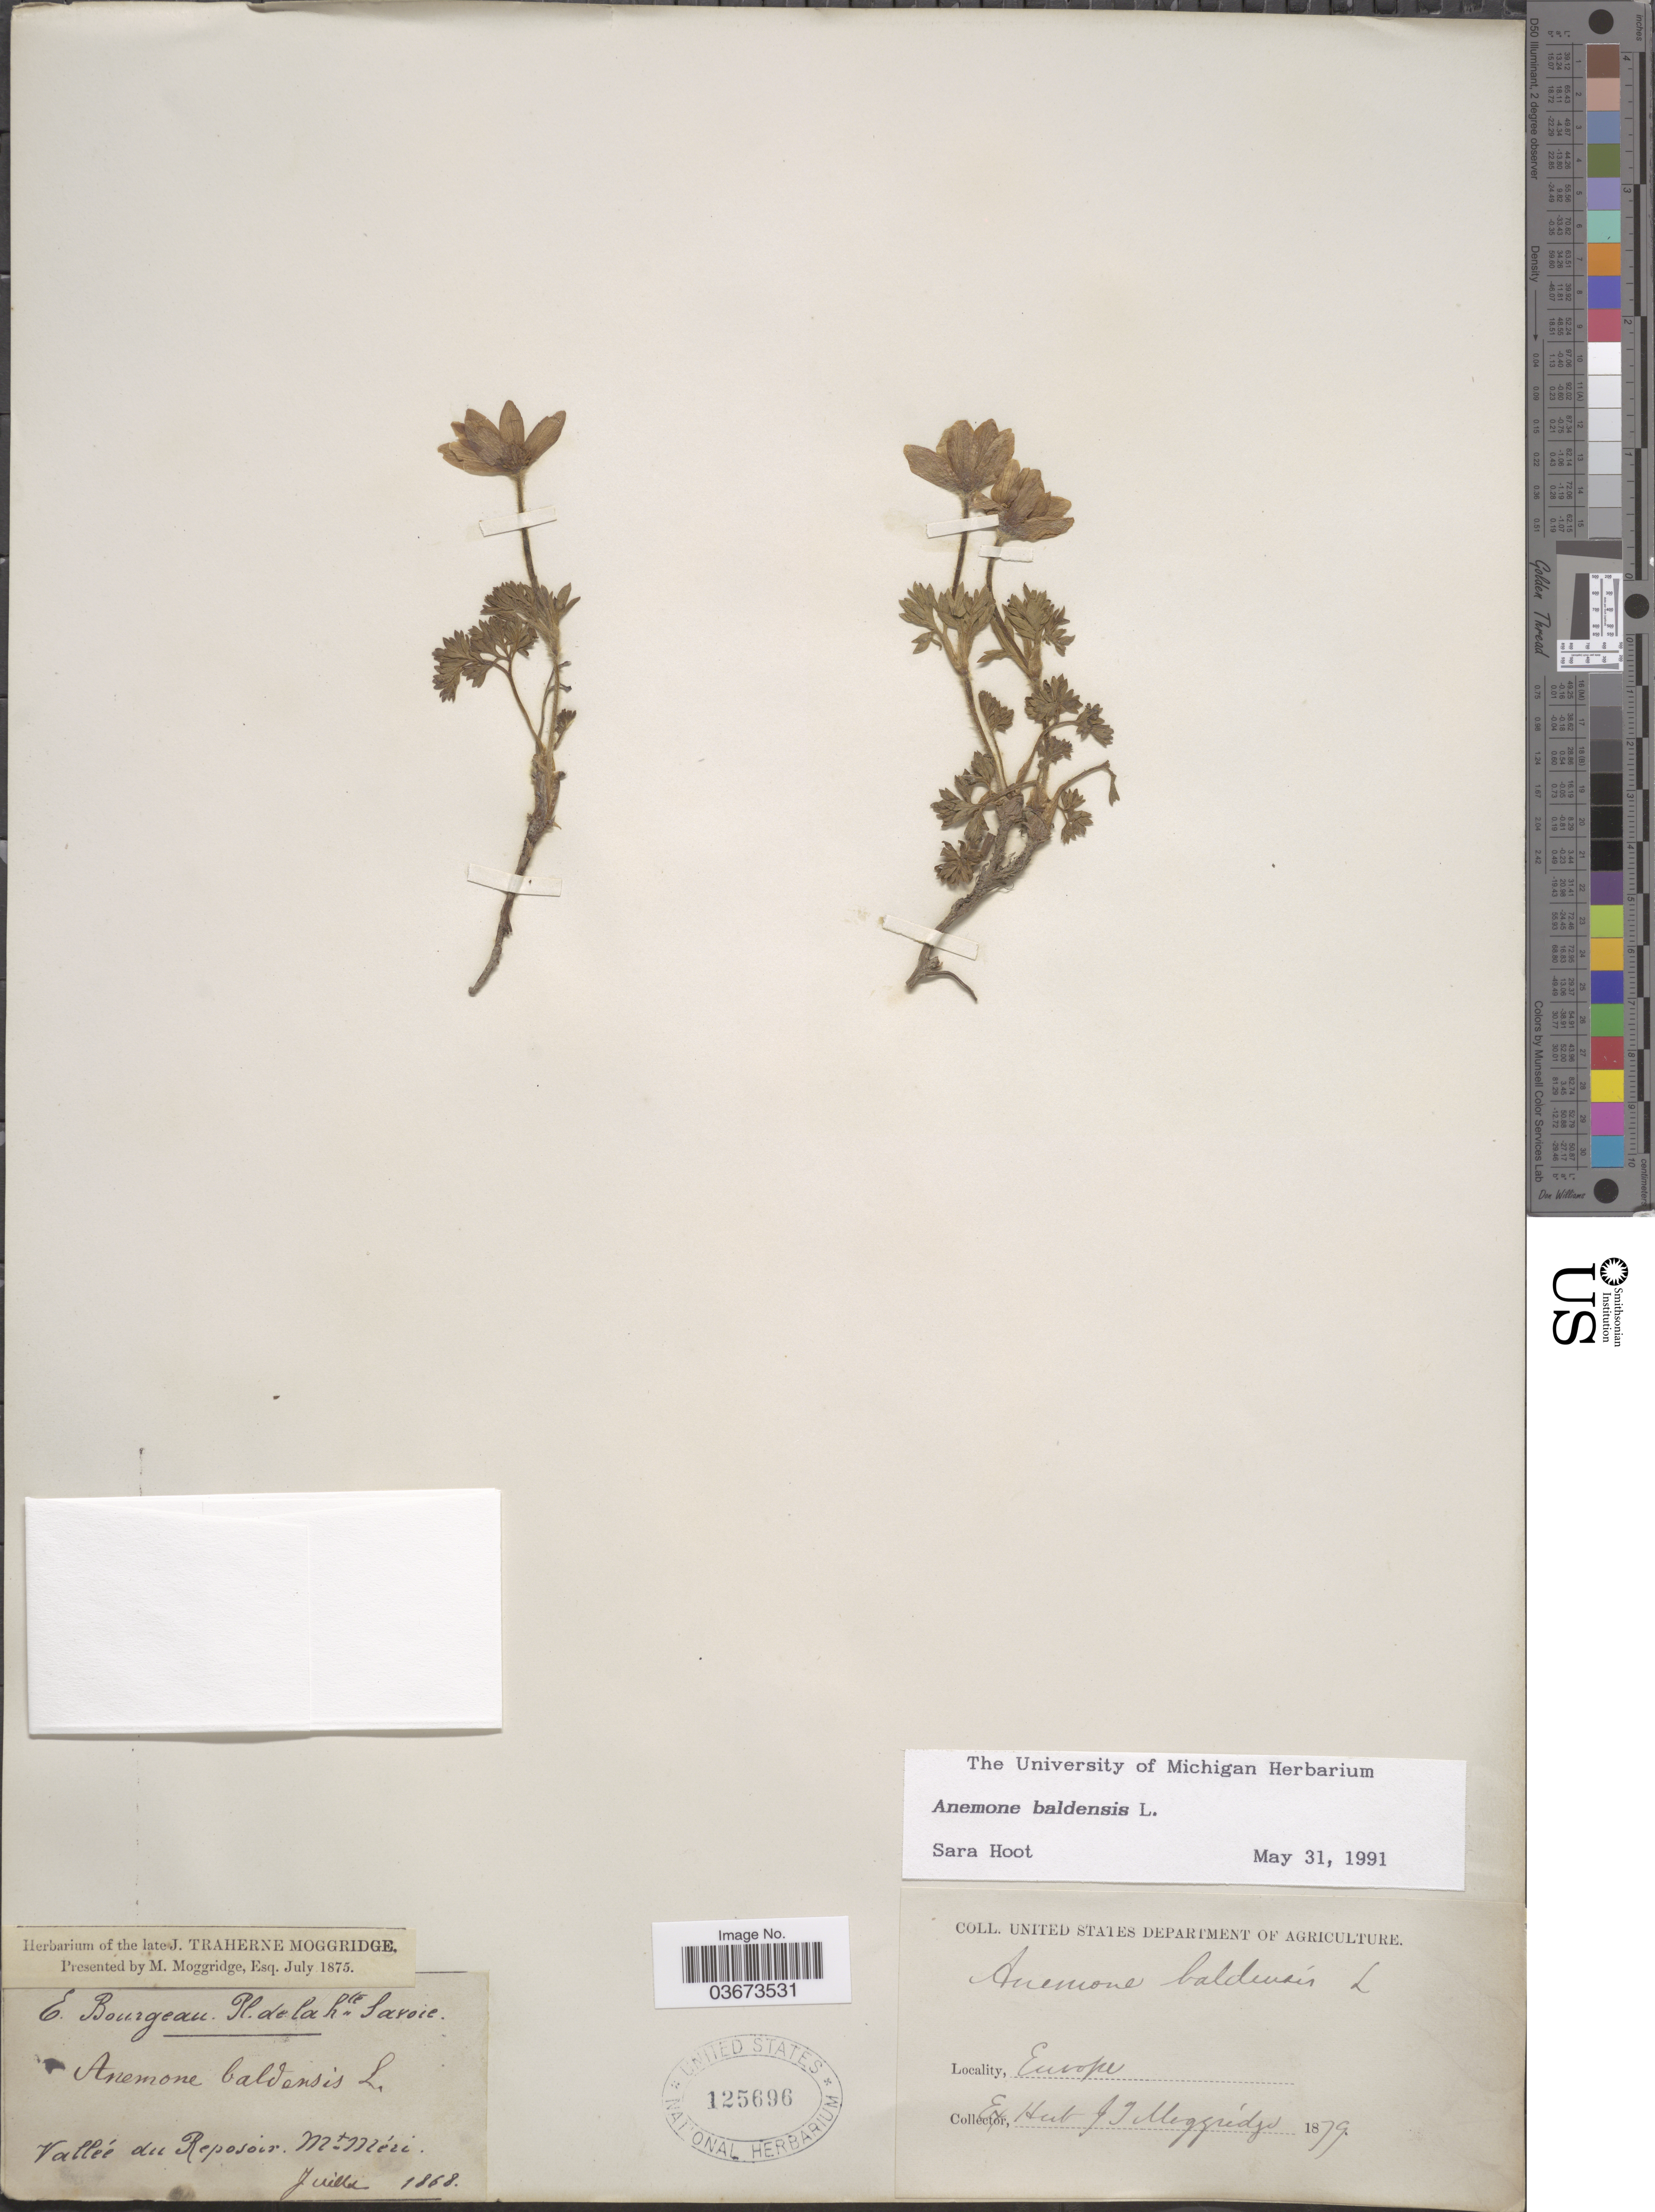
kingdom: Plantae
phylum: Tracheophyta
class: Magnoliopsida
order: Ranunculales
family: Ranunculaceae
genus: Anemone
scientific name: Anemone baldensis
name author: L.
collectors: E. Bourgeau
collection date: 1868-07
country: France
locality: Europe. Hte Savoie. Vallée du Reposoir. Mt Méri.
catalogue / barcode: US 125696